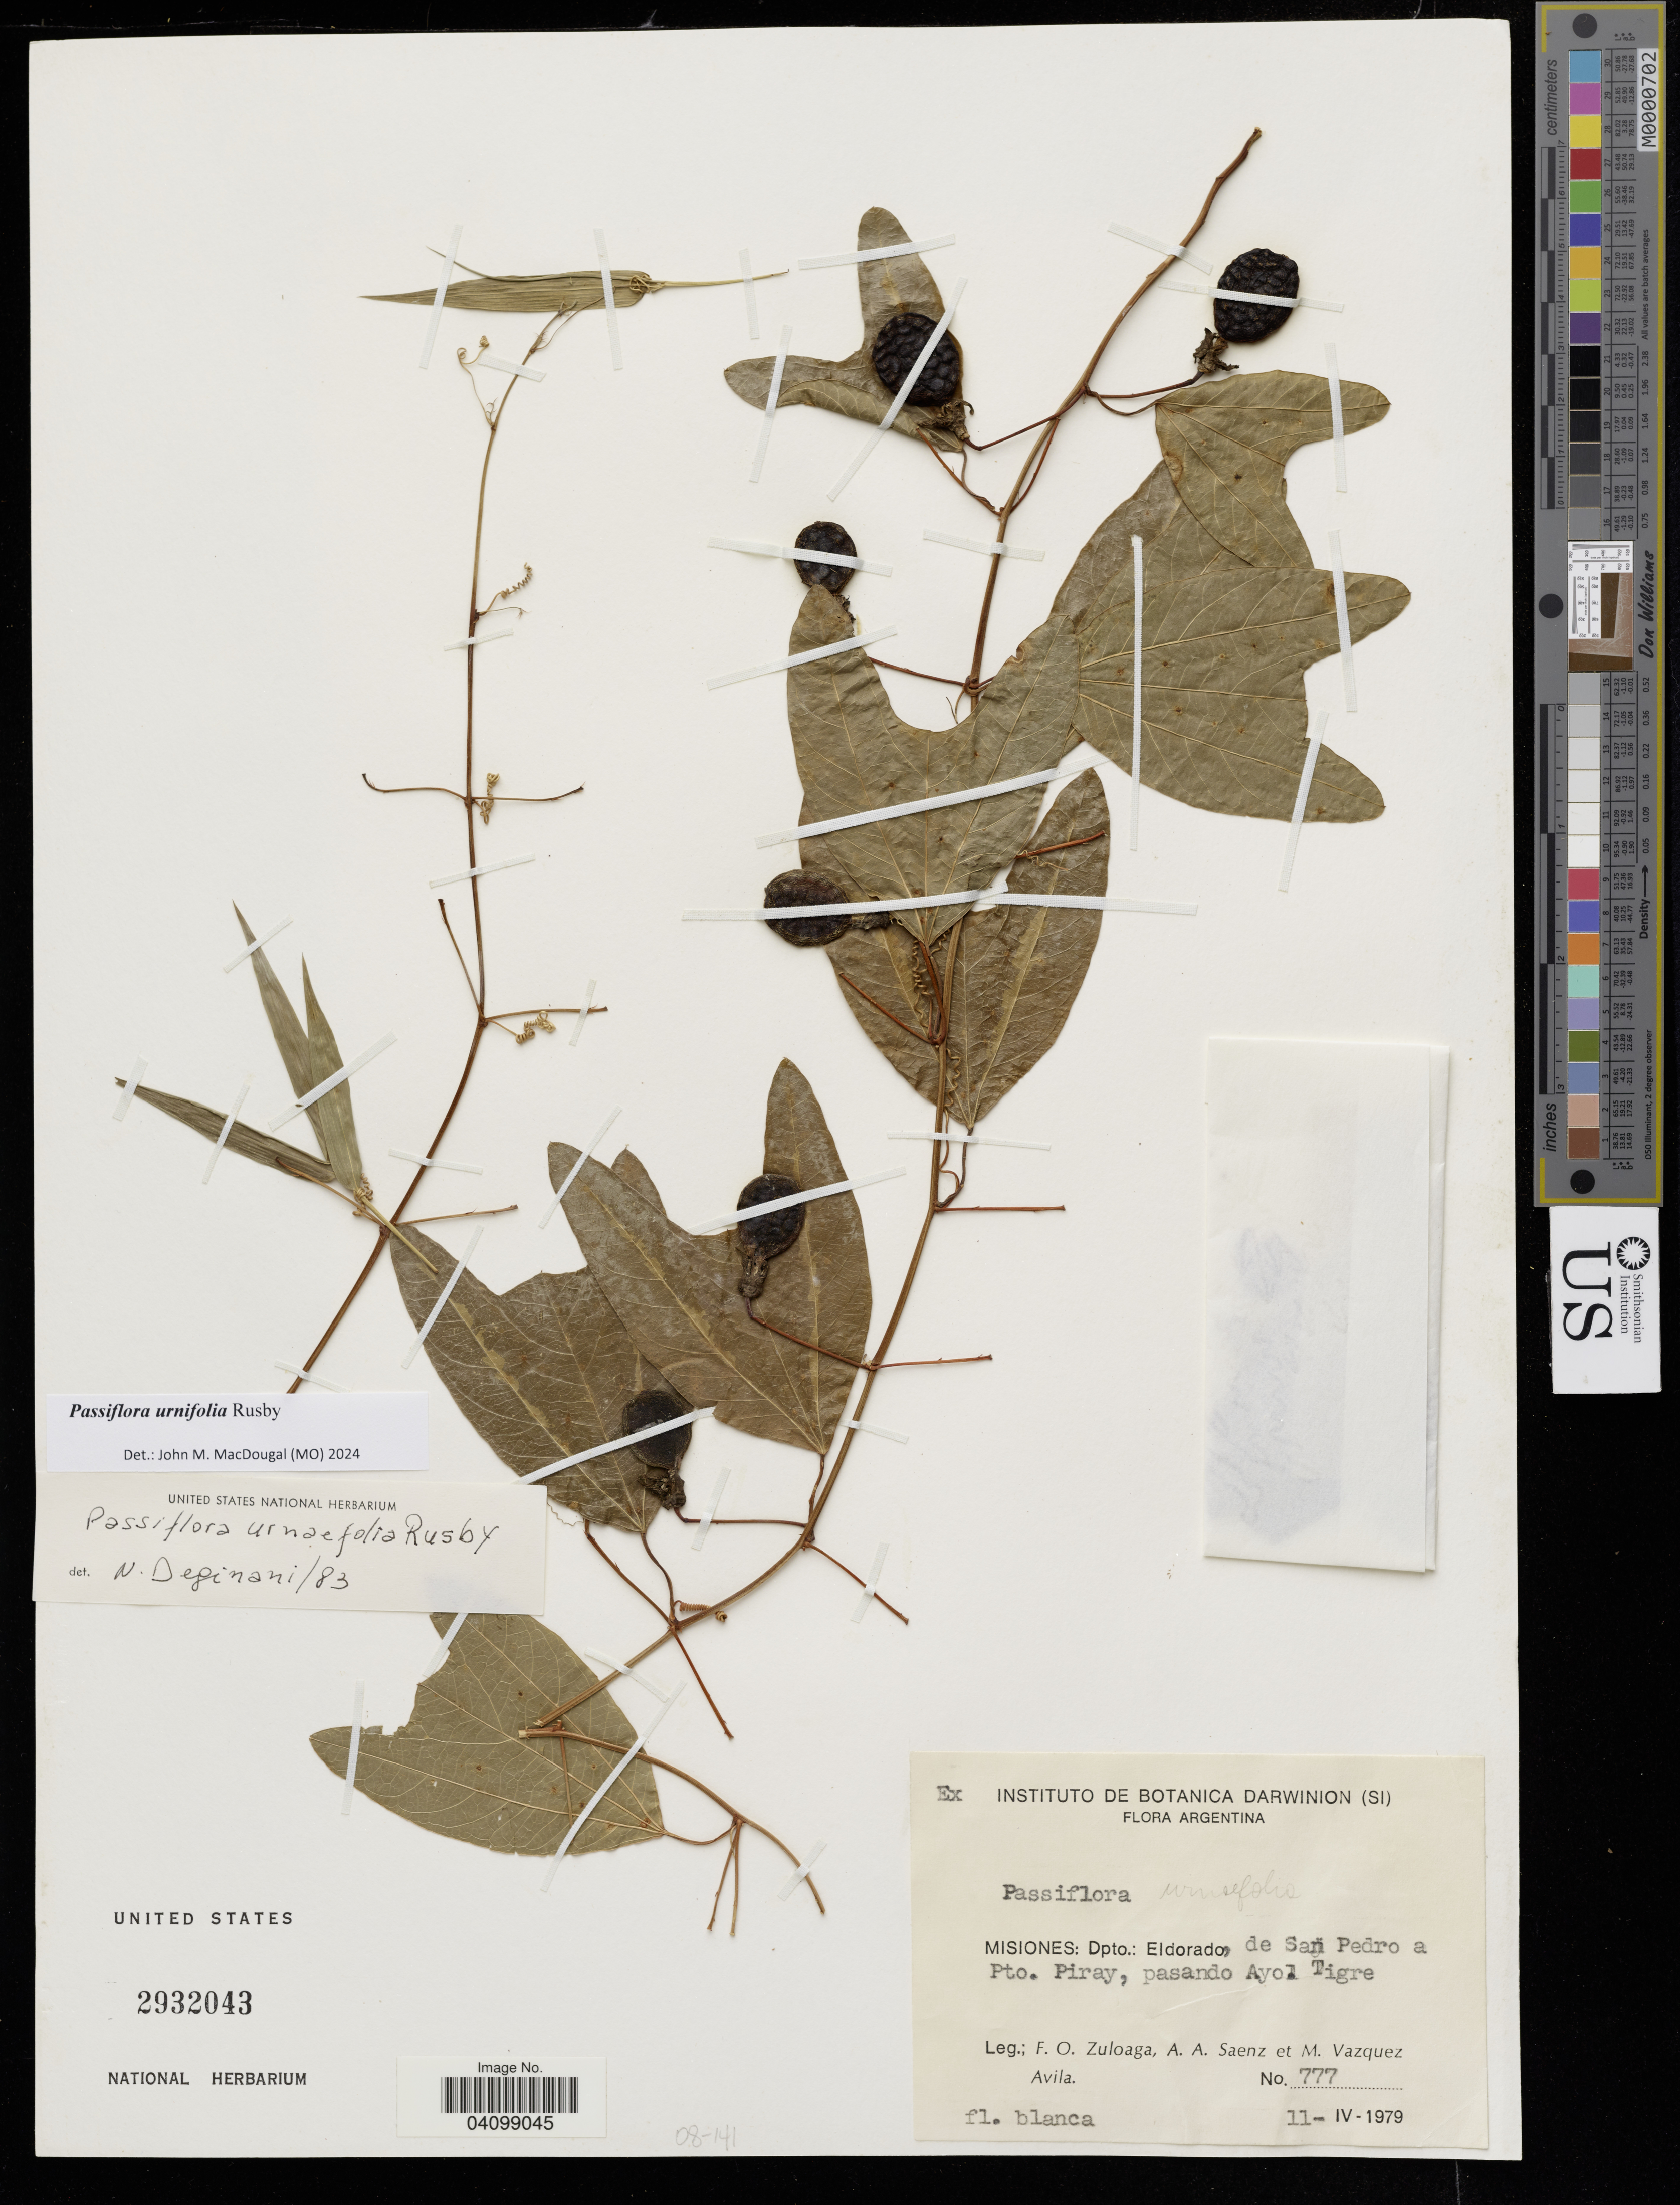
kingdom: Plantae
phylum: Tracheophyta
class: Magnoliopsida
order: Malpighiales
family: Passifloraceae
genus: Passiflora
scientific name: Passiflora urnaefolia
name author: Rusby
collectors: F. O. Zuloaga, A. A. Saenz & M. Vásquez Avila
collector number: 777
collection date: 1979-04-11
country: Argentina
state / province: Misiones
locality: Dpto. Eldorado, de San Pedro a Pto. Piray, pasando Ayol Tigre.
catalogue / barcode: US 2932043